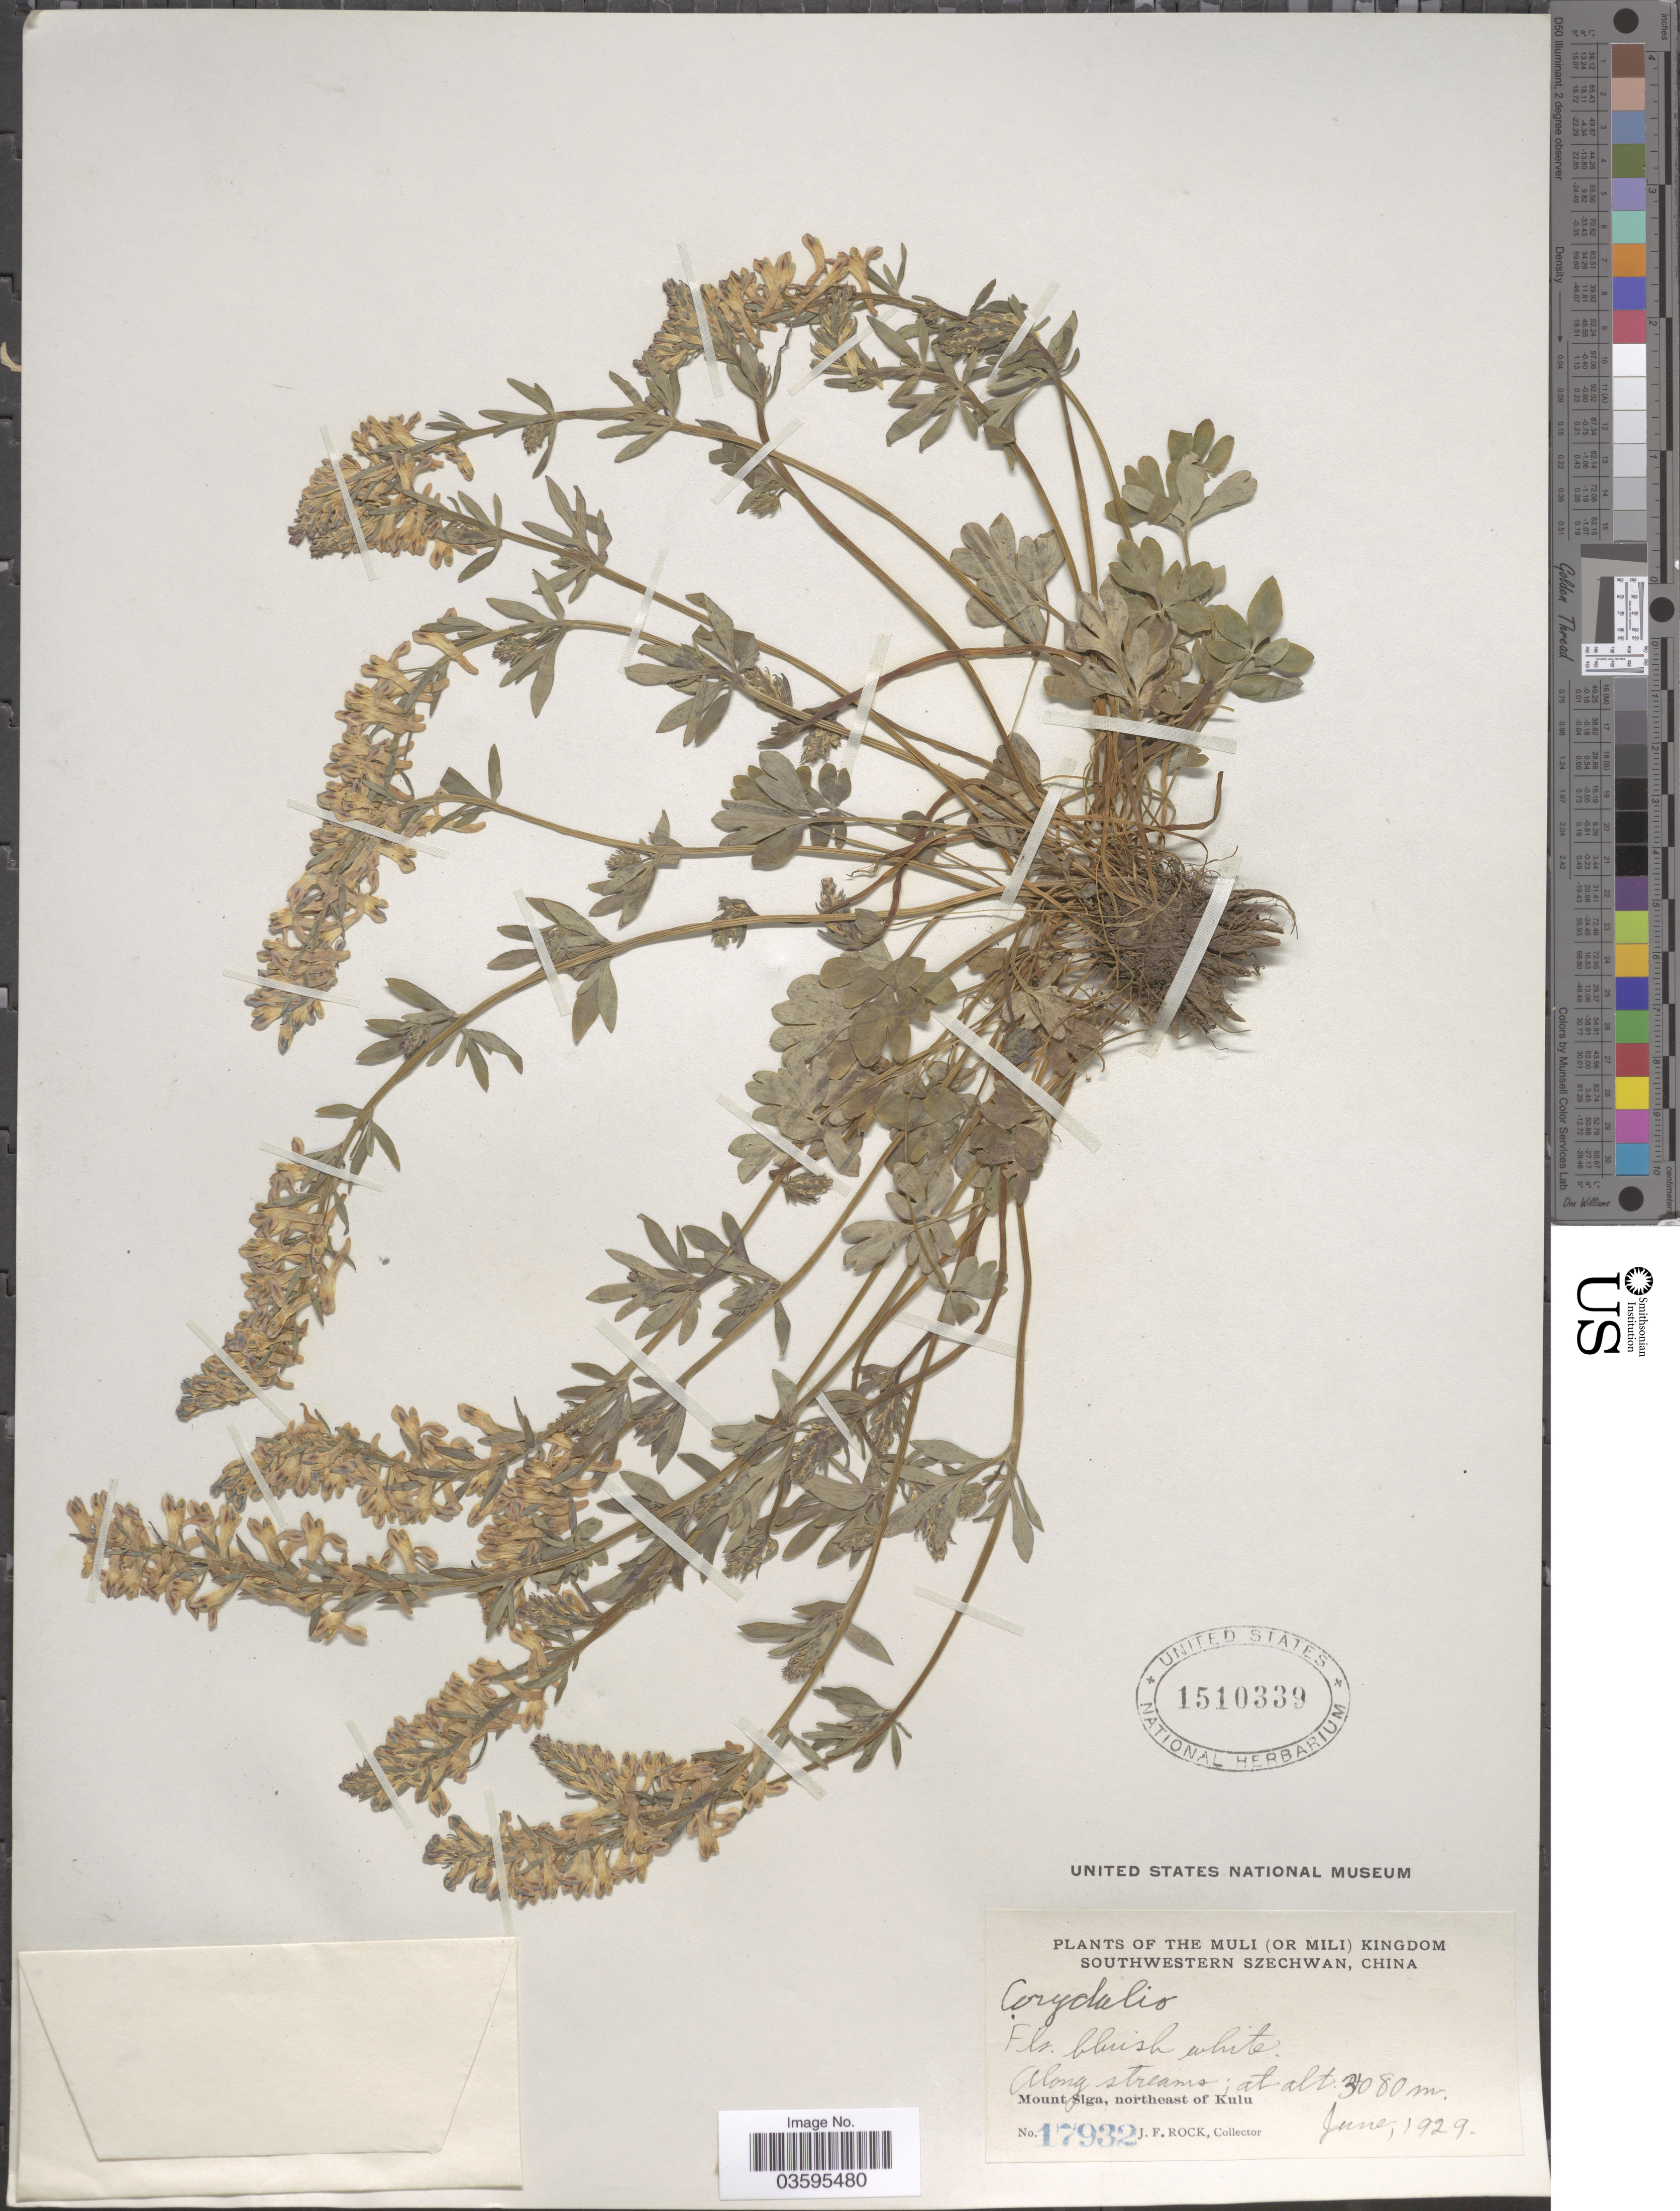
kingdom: Plantae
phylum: Tracheophyta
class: Magnoliopsida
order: Ranunculales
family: Papaveraceae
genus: Corydalis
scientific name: Corydalis sp.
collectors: J. Rock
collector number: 17932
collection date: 1929-06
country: China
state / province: Sichuan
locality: The Muli (or Mili) Kingdom. Southwestern Szechwan. Mount Siga, northeast of Kulu.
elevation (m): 3080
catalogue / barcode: US 1510339